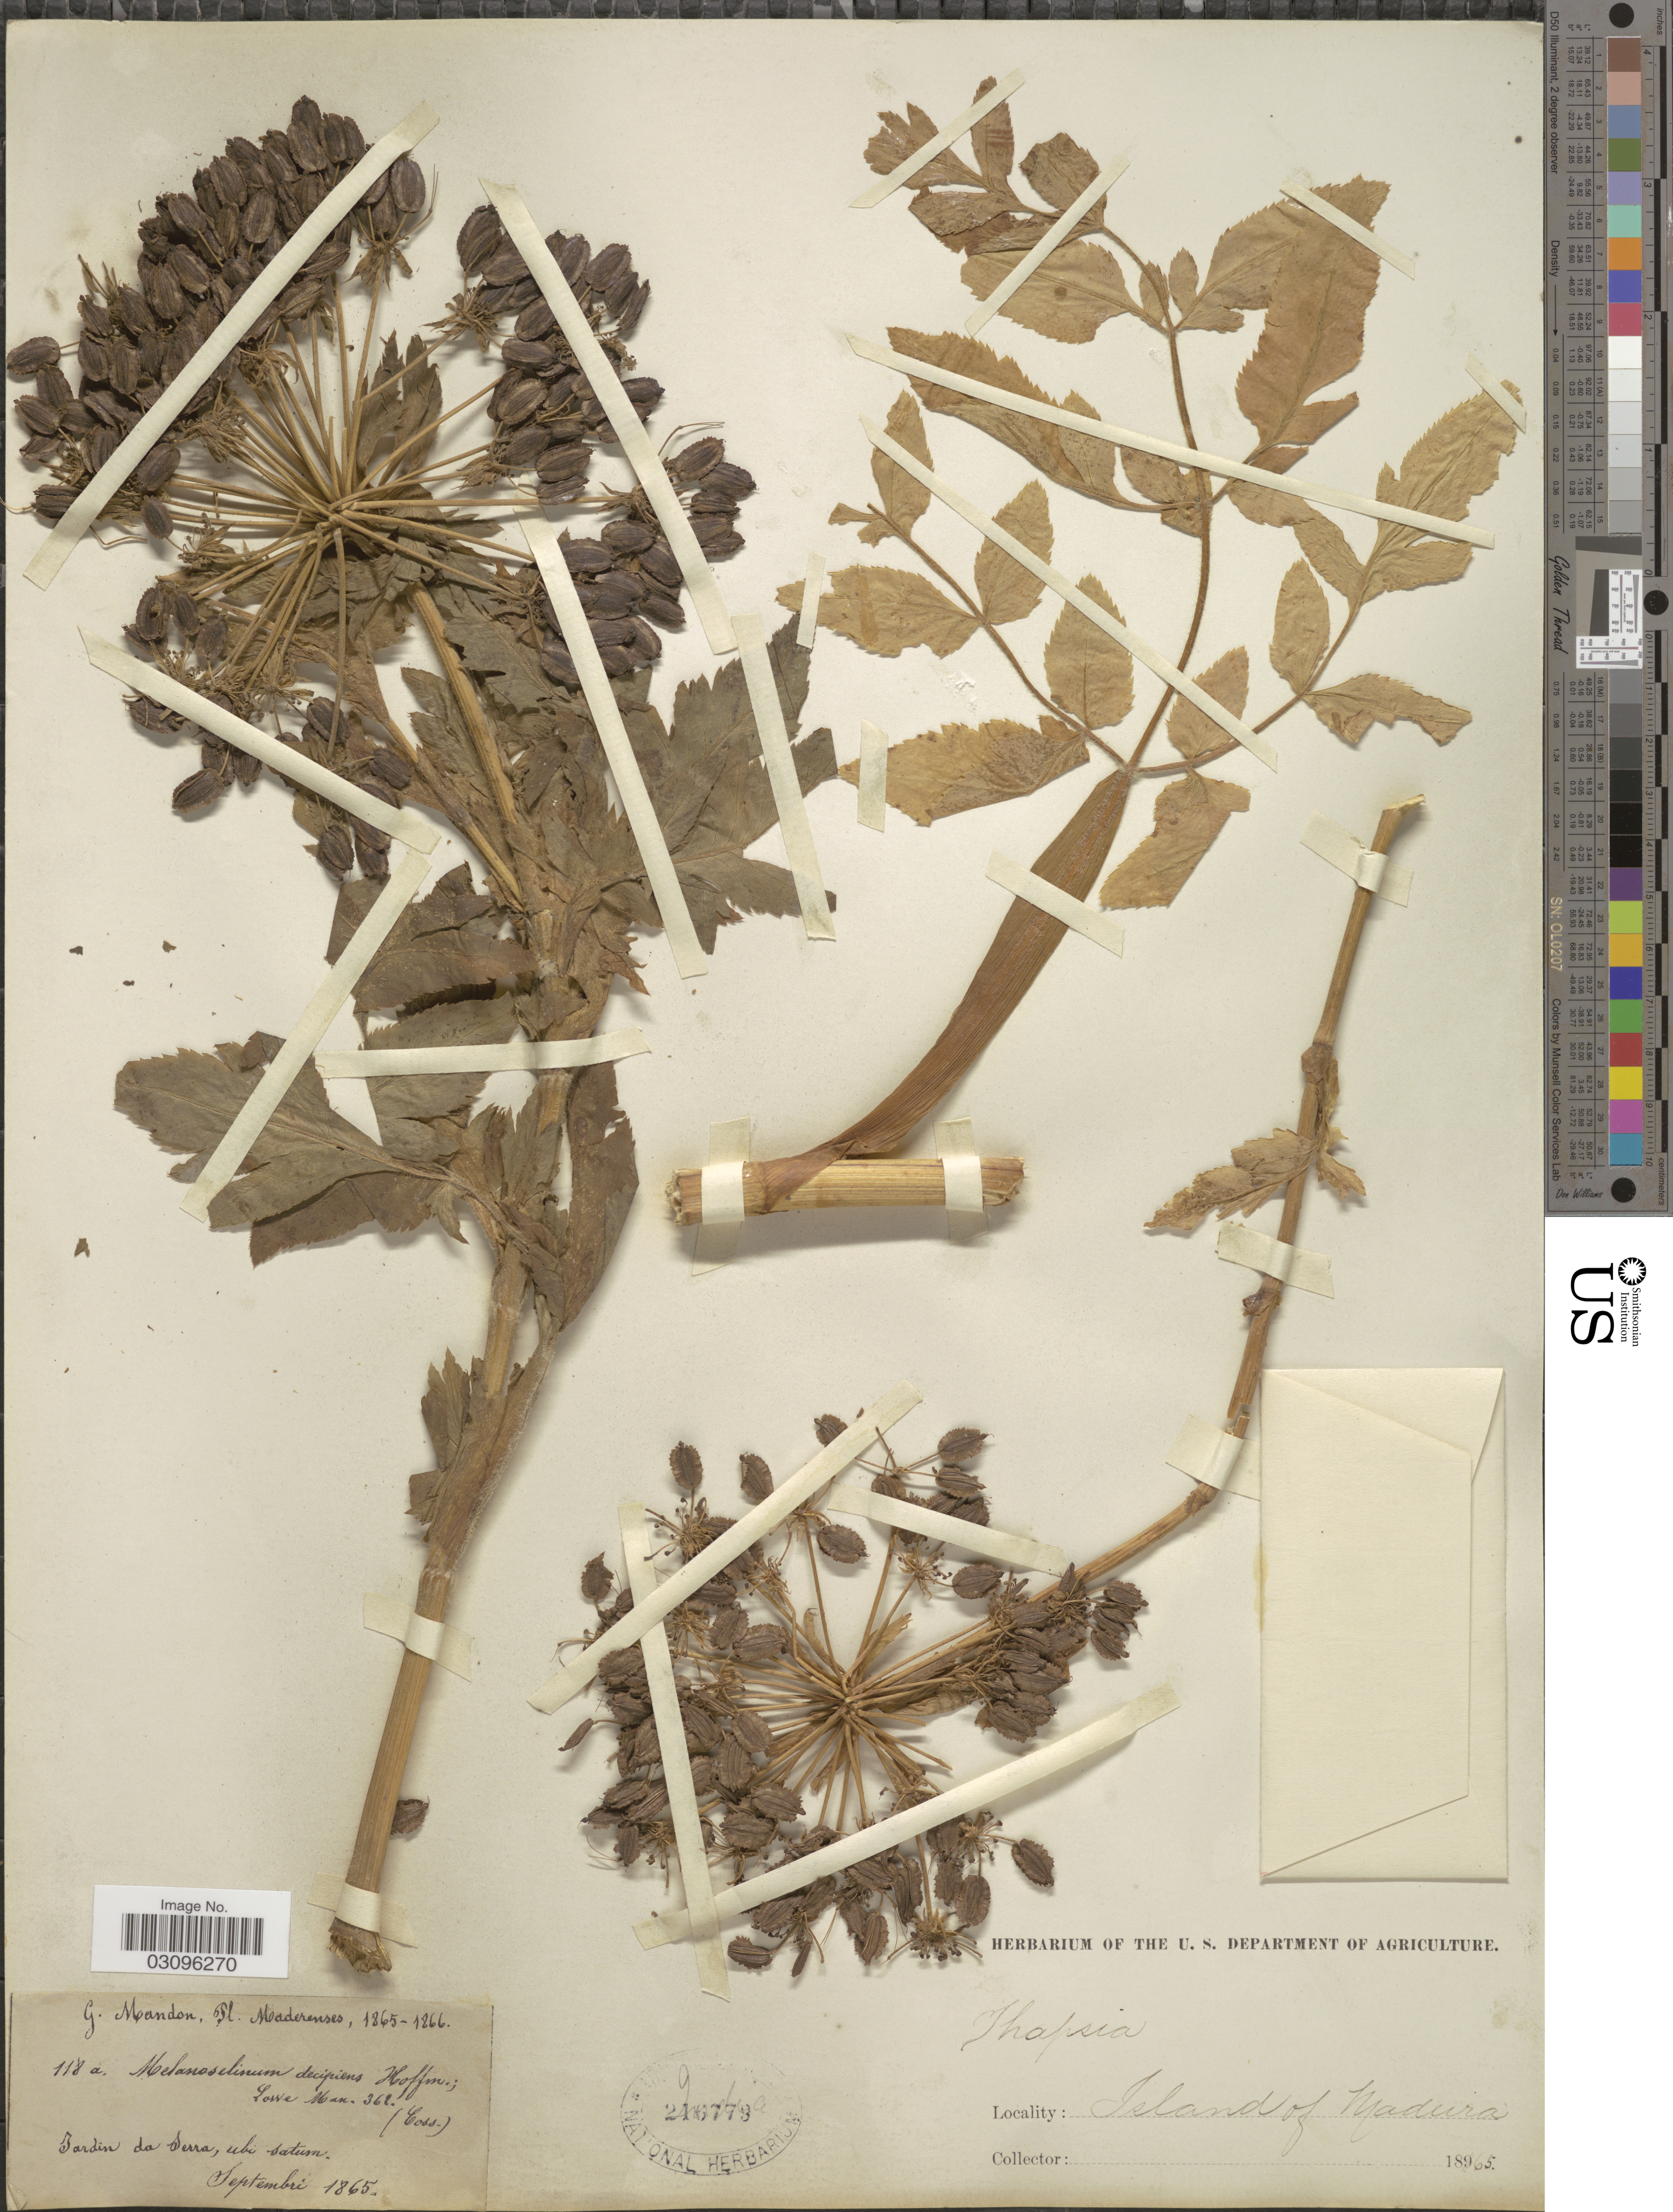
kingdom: Plantae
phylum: Tracheophyta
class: Magnoliopsida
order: Apiales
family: Apiaceae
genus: Melanoselinum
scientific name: Melanoselinum decipiens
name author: (Schrad. & J.C. Wendl.) Hoffm.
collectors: G. Mandon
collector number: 118a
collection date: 1865-09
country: Portugal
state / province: Madeira (Aut. Reg.)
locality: Island of Madeira. Jardin da Serra, ubi satum.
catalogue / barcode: US 216779